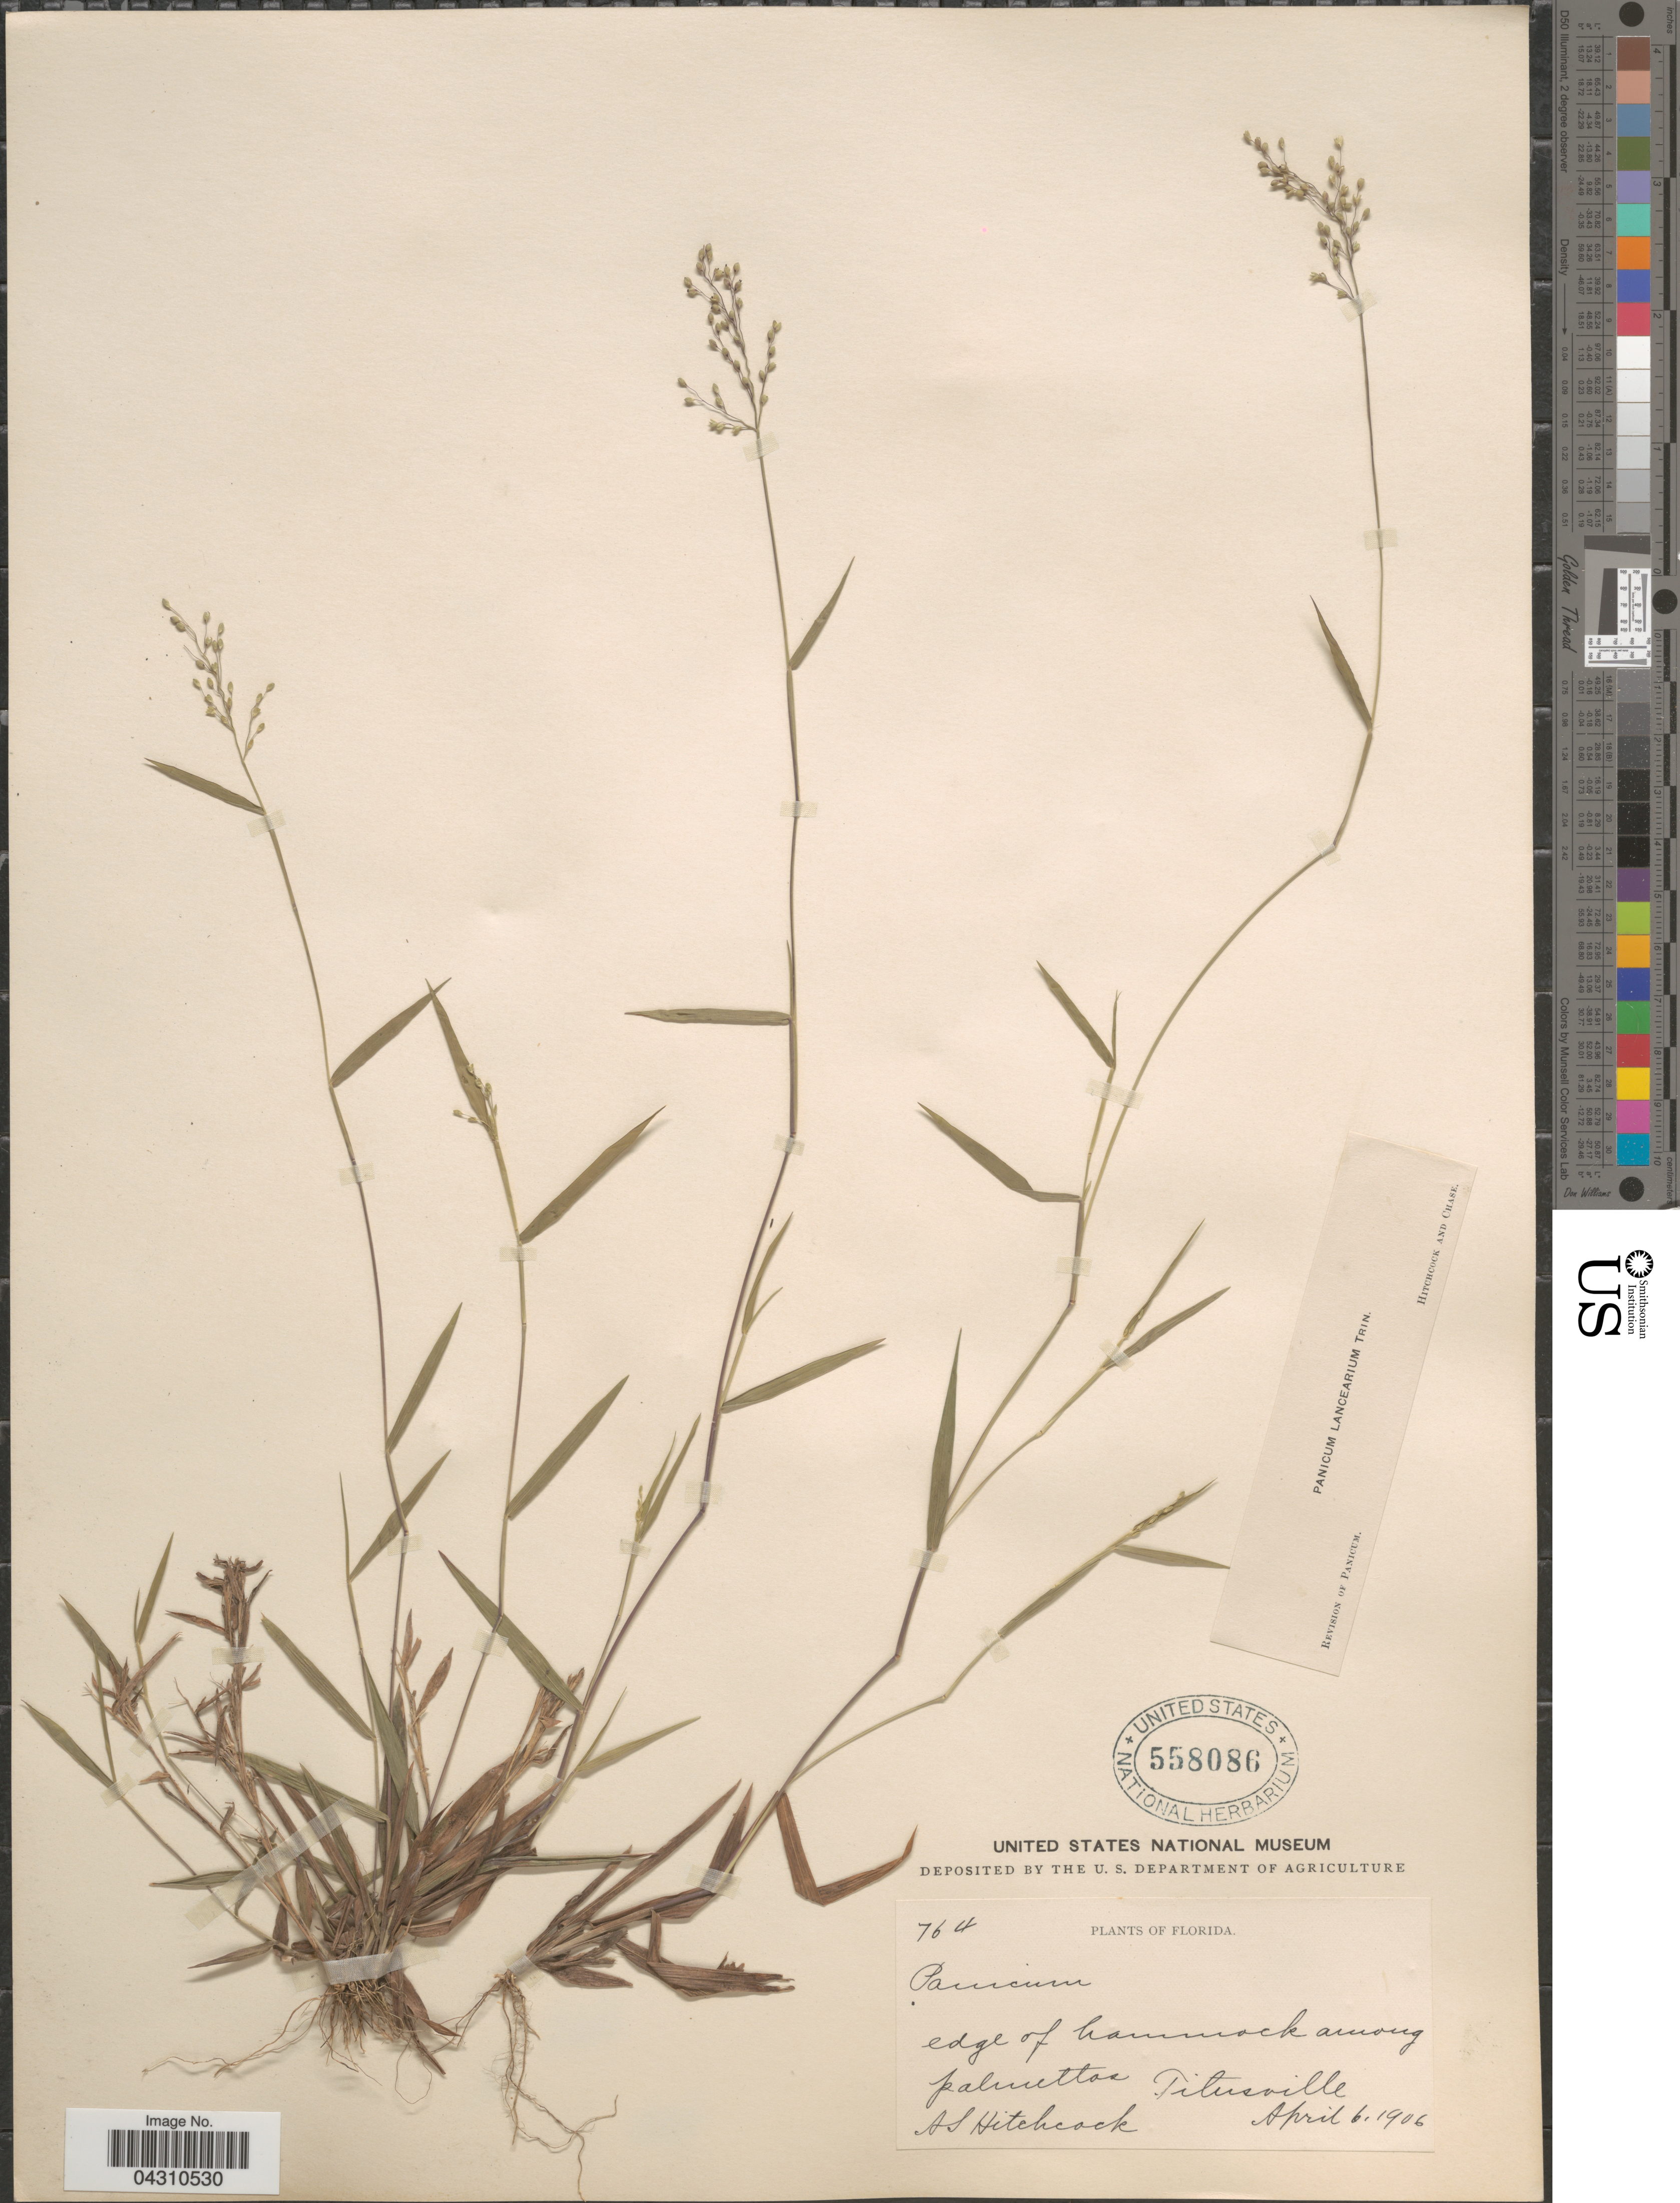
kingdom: Plantae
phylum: Tracheophyta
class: Liliopsida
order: Poales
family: Poaceae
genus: Dichanthelium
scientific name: Dichanthelium portoricense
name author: (Desv. ex Ham.) B.F. Hansen & Wunderlin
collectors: A. S. Hitchcock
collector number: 764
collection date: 1906-04-06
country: United States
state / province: Florida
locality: Edge of hammock among palmettos. Titusville.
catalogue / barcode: US 558086